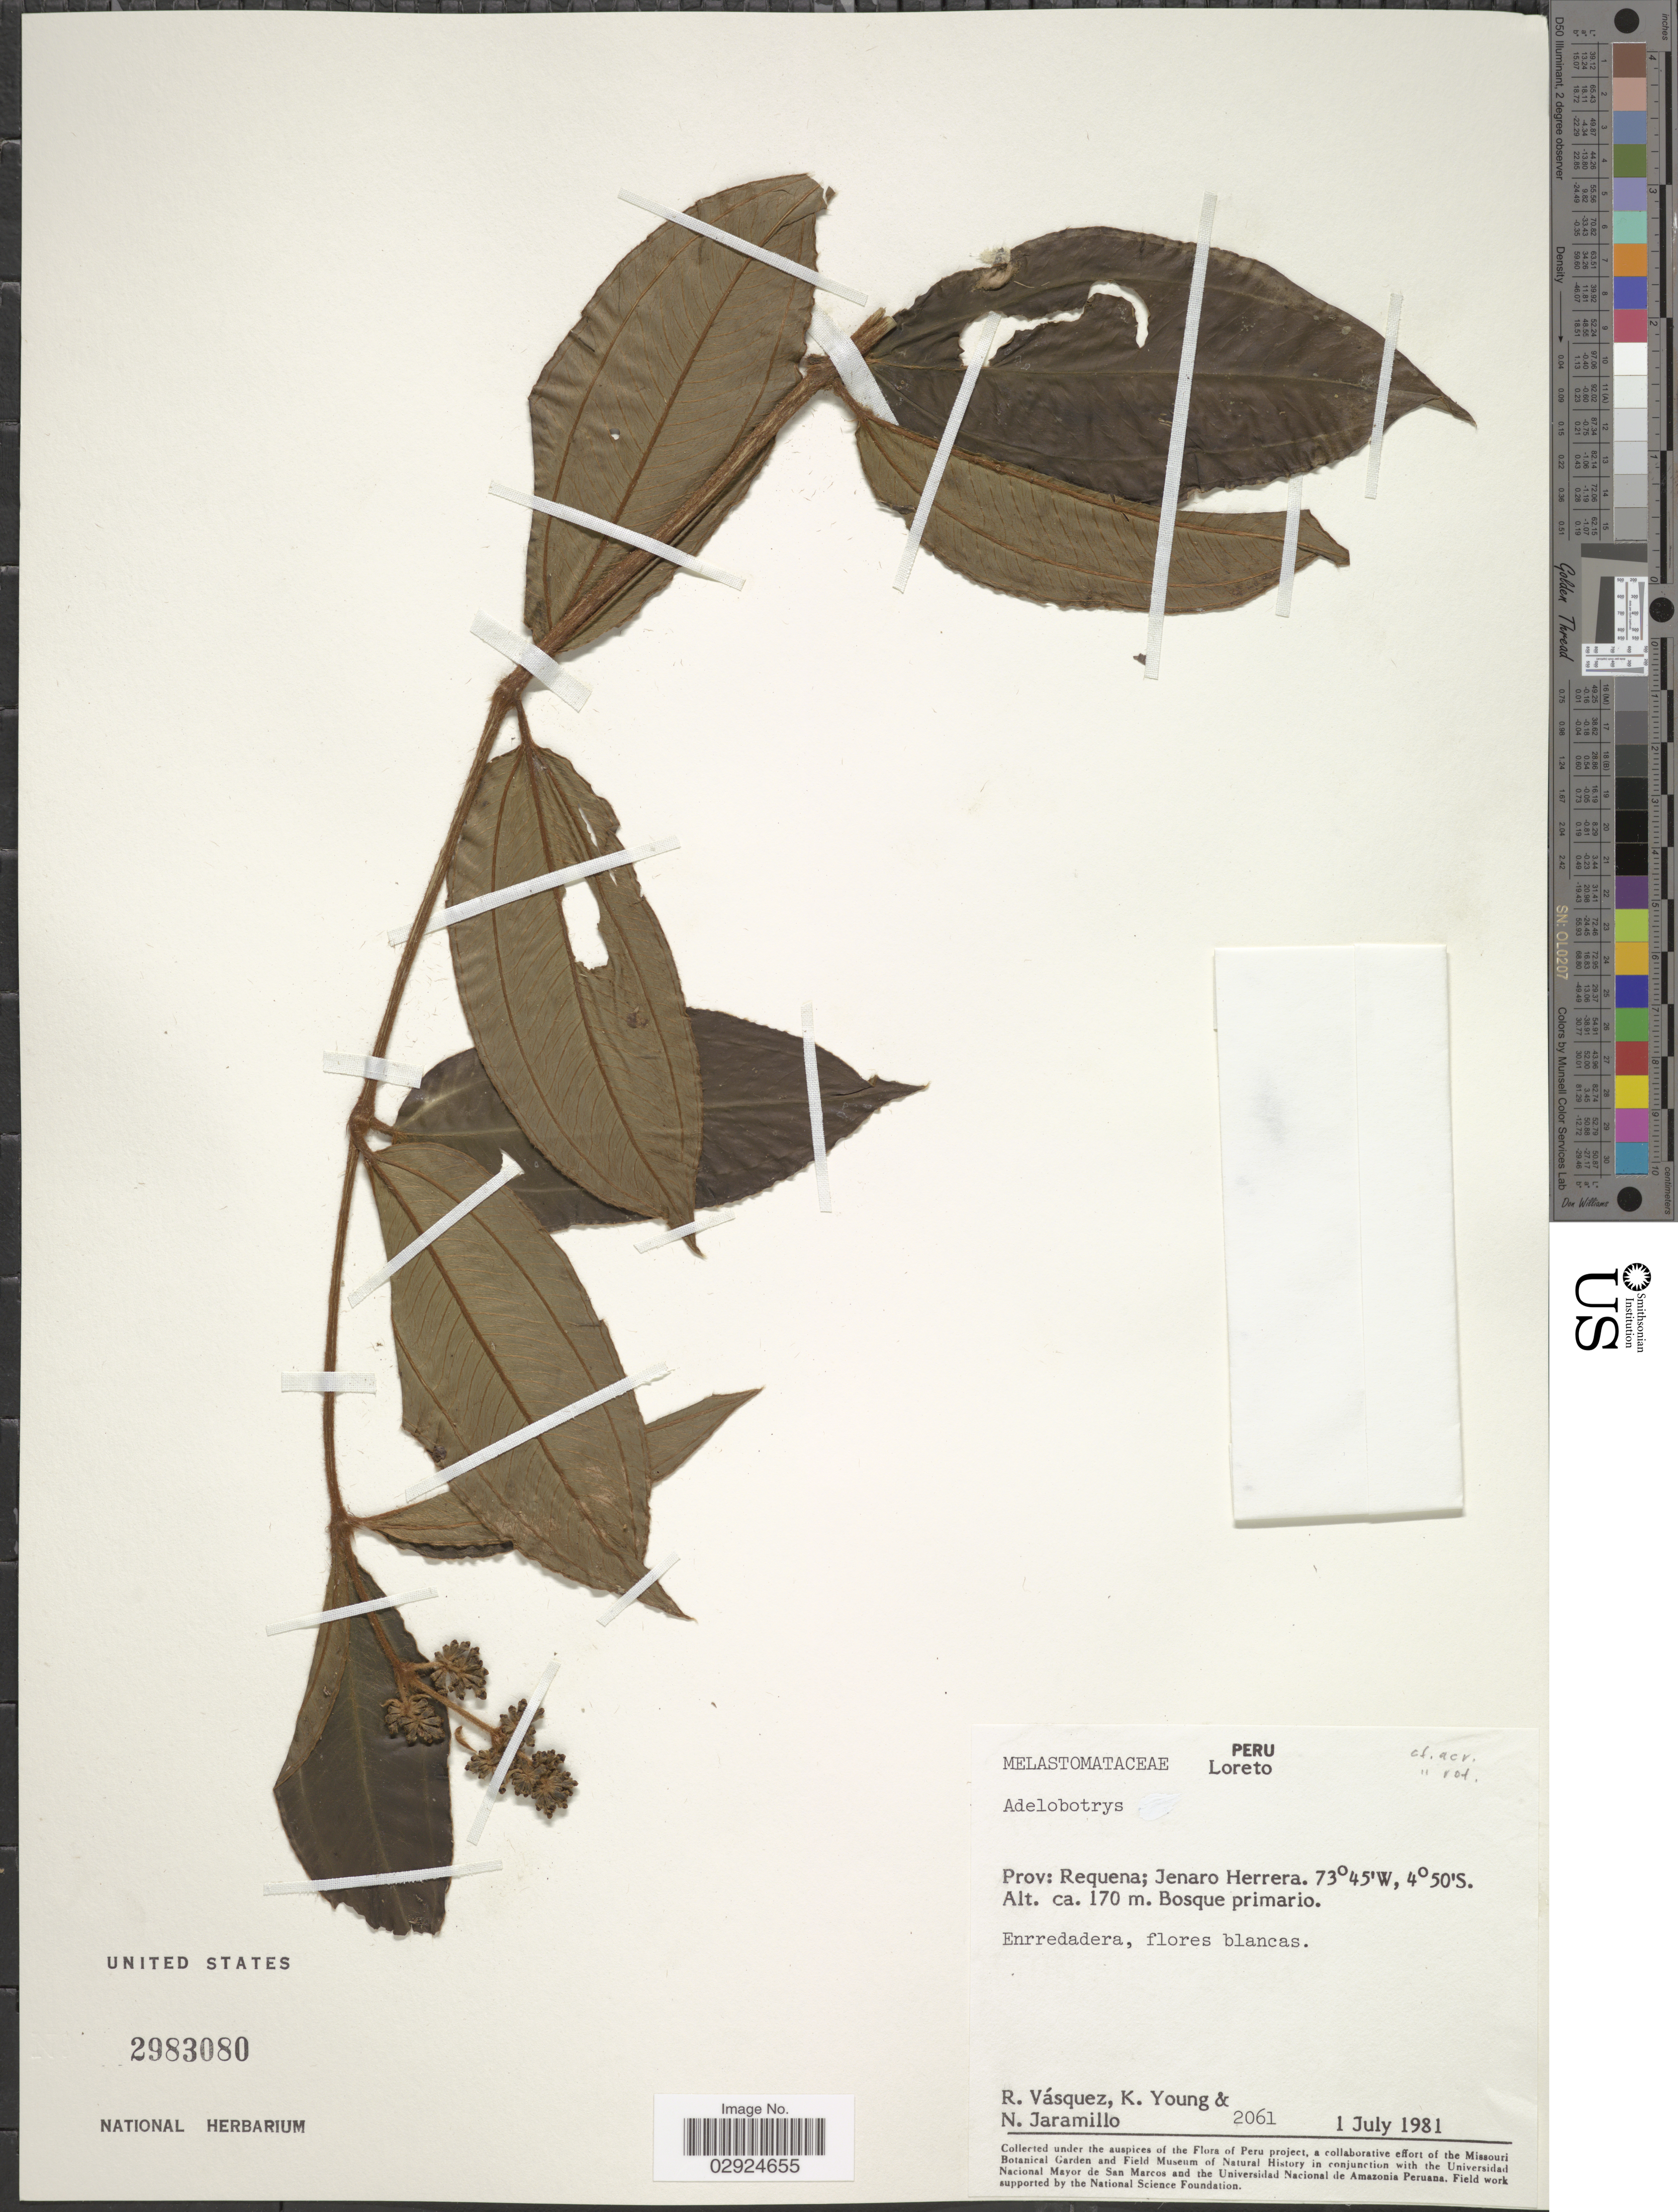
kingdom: Plantae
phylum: Tracheophyta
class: Magnoliopsida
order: Myrtales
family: Melastomataceae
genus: Adelobotrys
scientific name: Adelobotrys sp.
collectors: R. Vásquez, K. Young & N. Jaramillo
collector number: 2061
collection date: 1981-07-01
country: Peru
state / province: Loreto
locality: Prov: Requena; Jenaro Herrera.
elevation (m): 170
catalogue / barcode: US 2983080